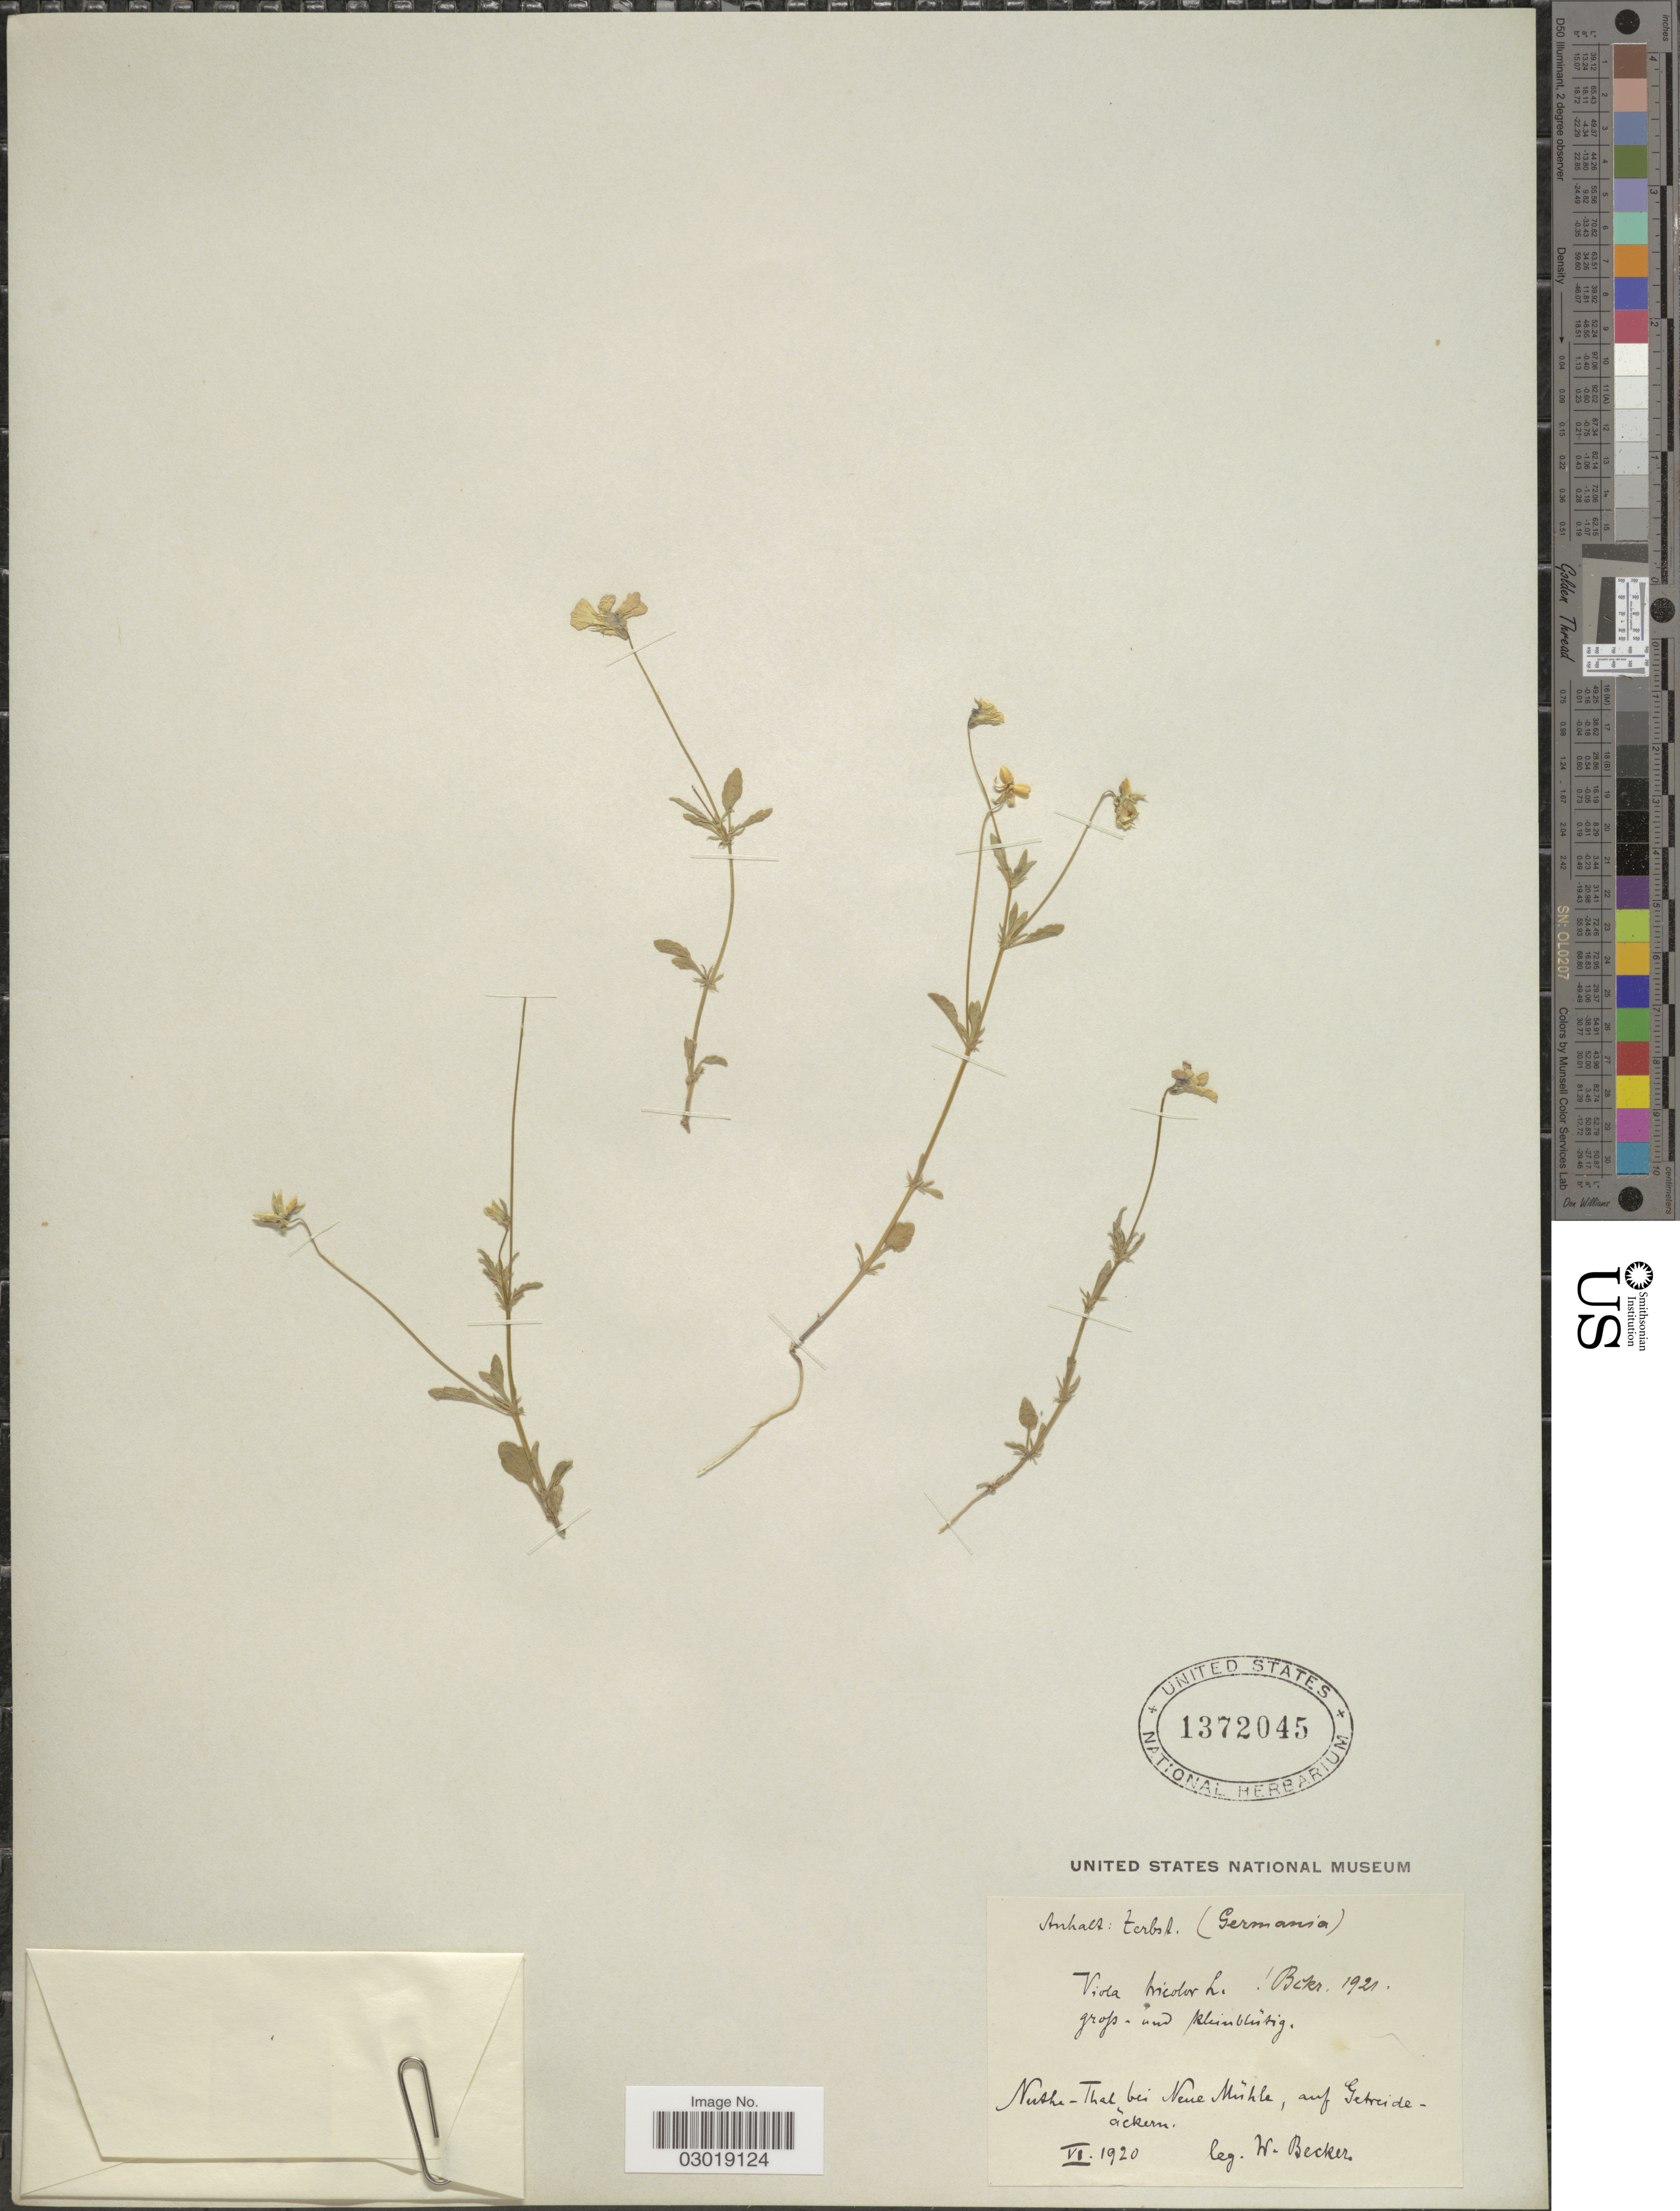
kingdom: Plantae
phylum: Tracheophyta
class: Magnoliopsida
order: Malpighiales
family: Violaceae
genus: Viola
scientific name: Viola tricolor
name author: L.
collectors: W. Becker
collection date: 1920-06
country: Germany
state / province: Sachsen-Anhalt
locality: Anhalt: Zerbst, Nushe-Thal bei Neue Mühle, auf Getrcide-äckern.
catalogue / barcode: US 1372045